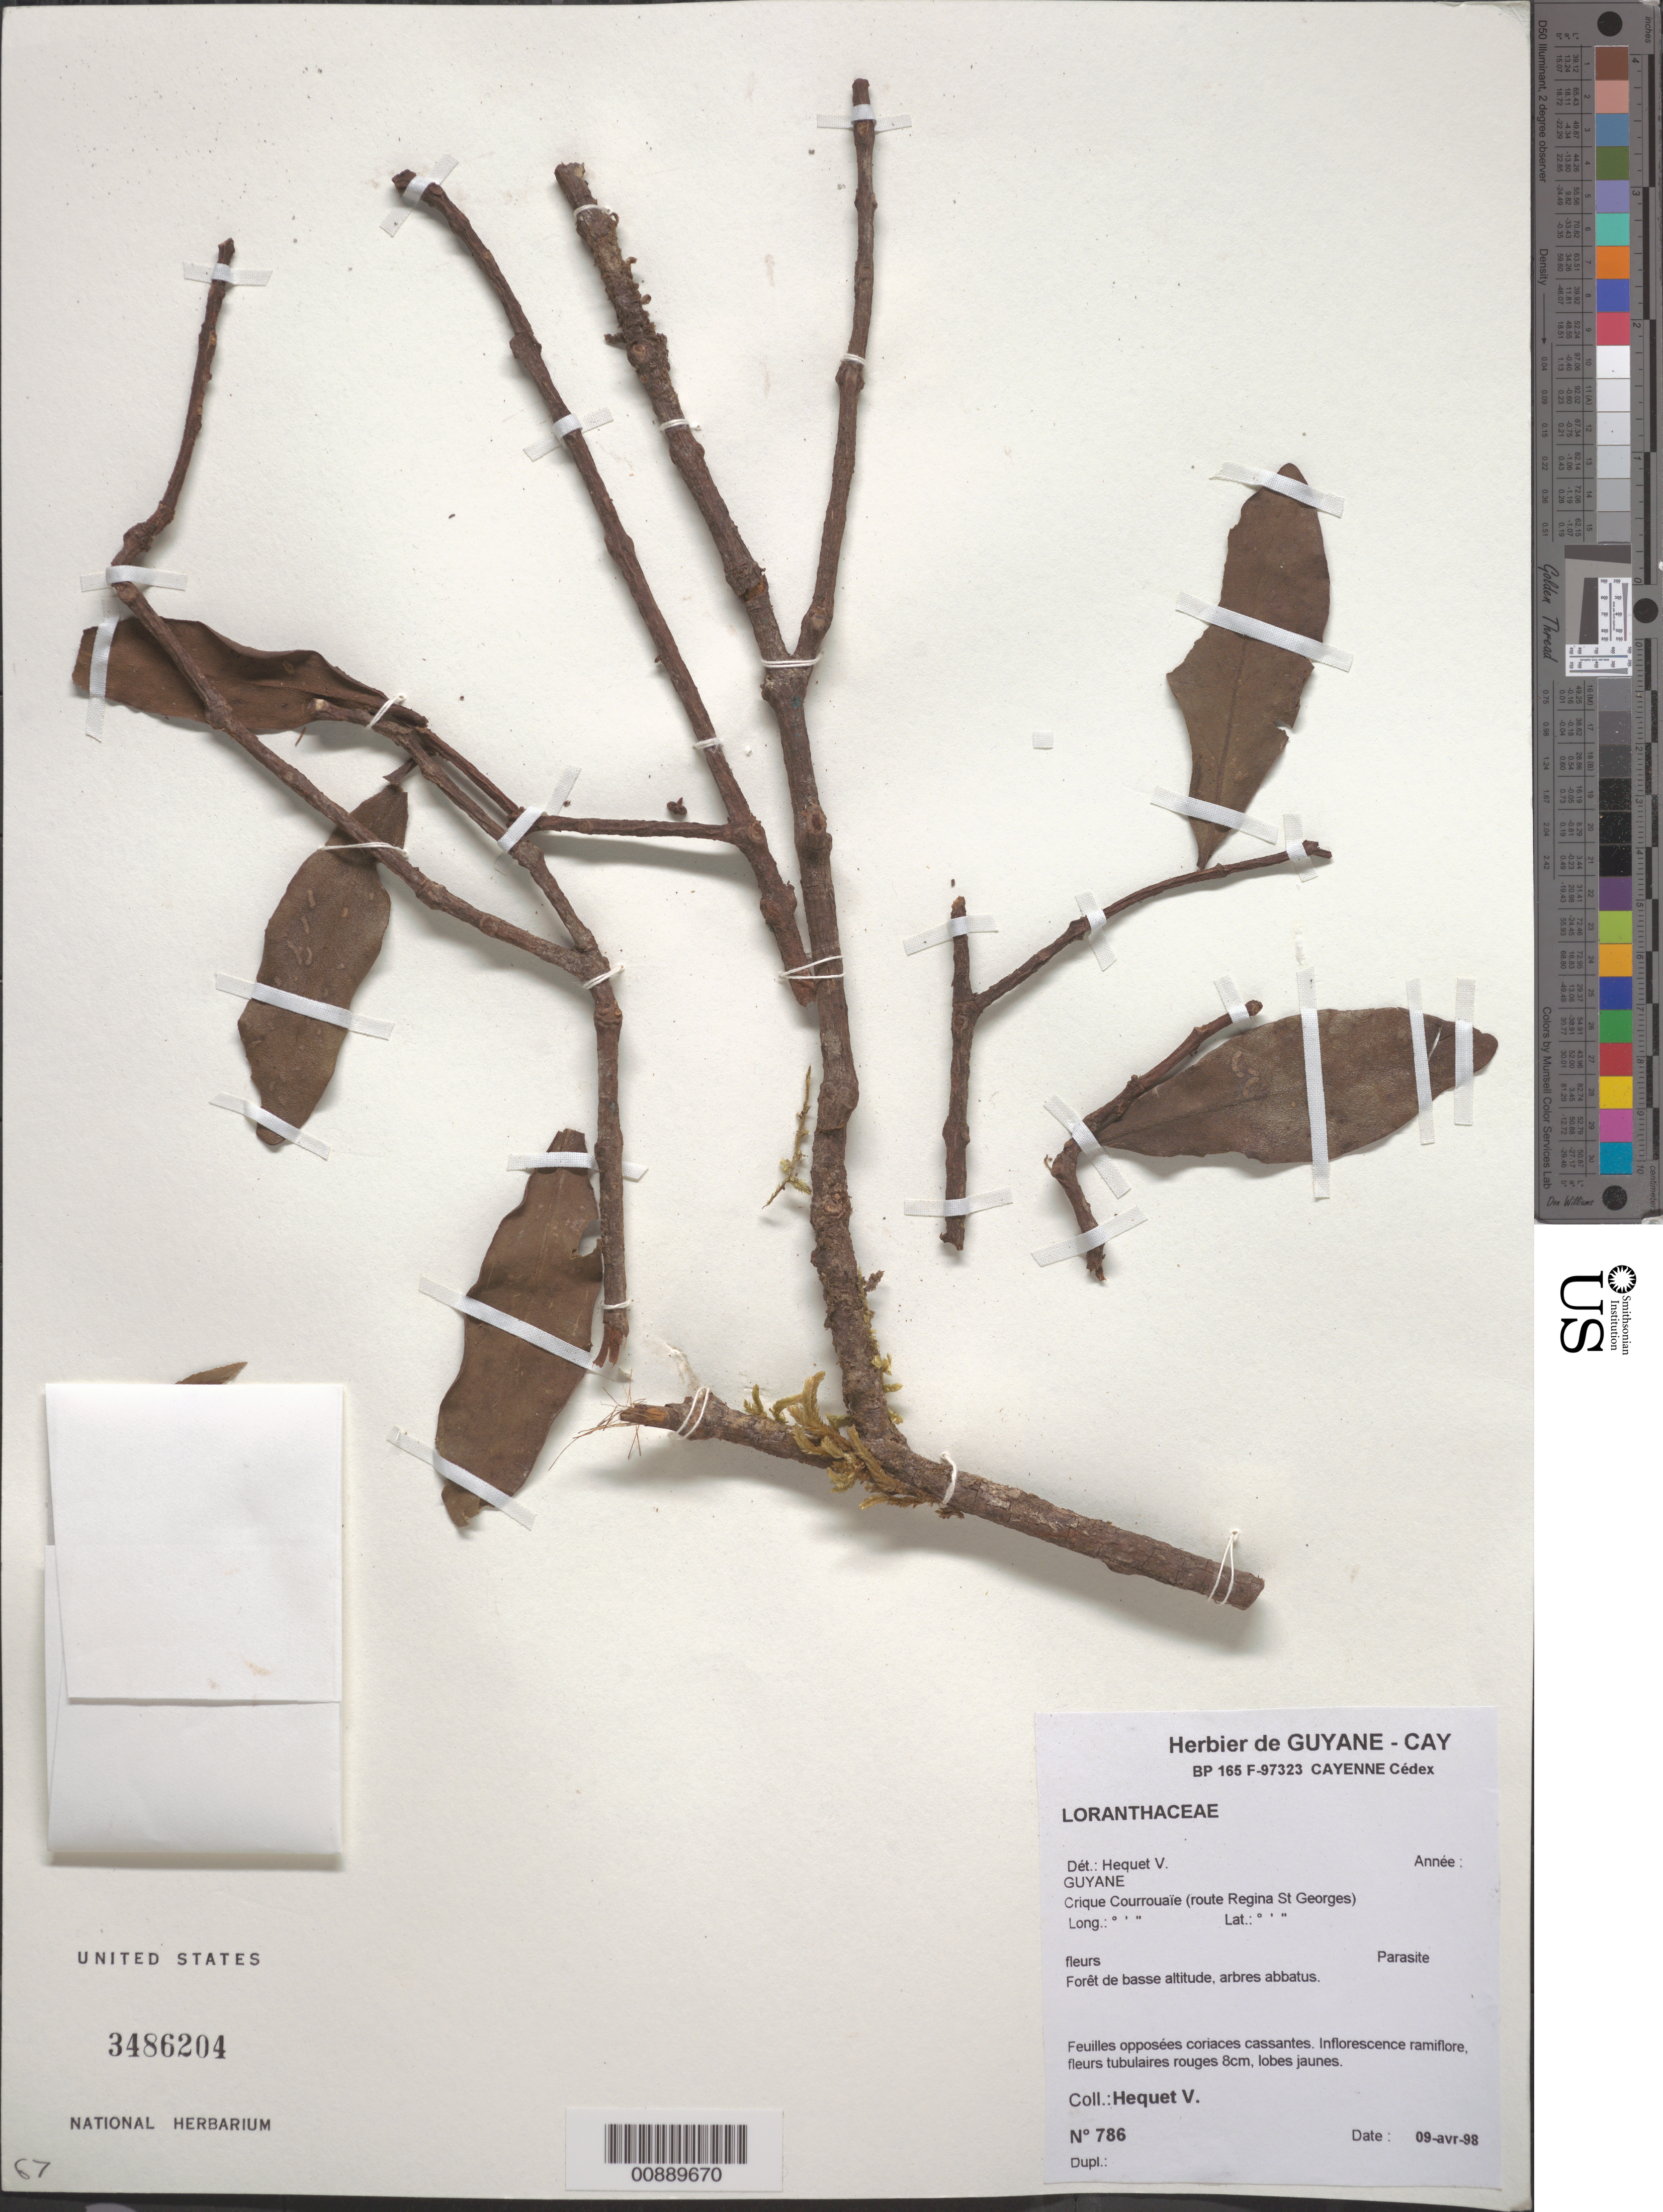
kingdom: Plantae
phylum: Tracheophyta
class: Magnoliopsida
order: Santalales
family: Loranthaceae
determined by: Hequet, V.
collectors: V. Hequet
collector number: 786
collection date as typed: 9-Apr-98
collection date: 1998-04-09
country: French Guiana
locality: Crique Courrouaïe, route Regina St. Georges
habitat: Forêt de basse altitude, arbres abbatus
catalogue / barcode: US 3486204